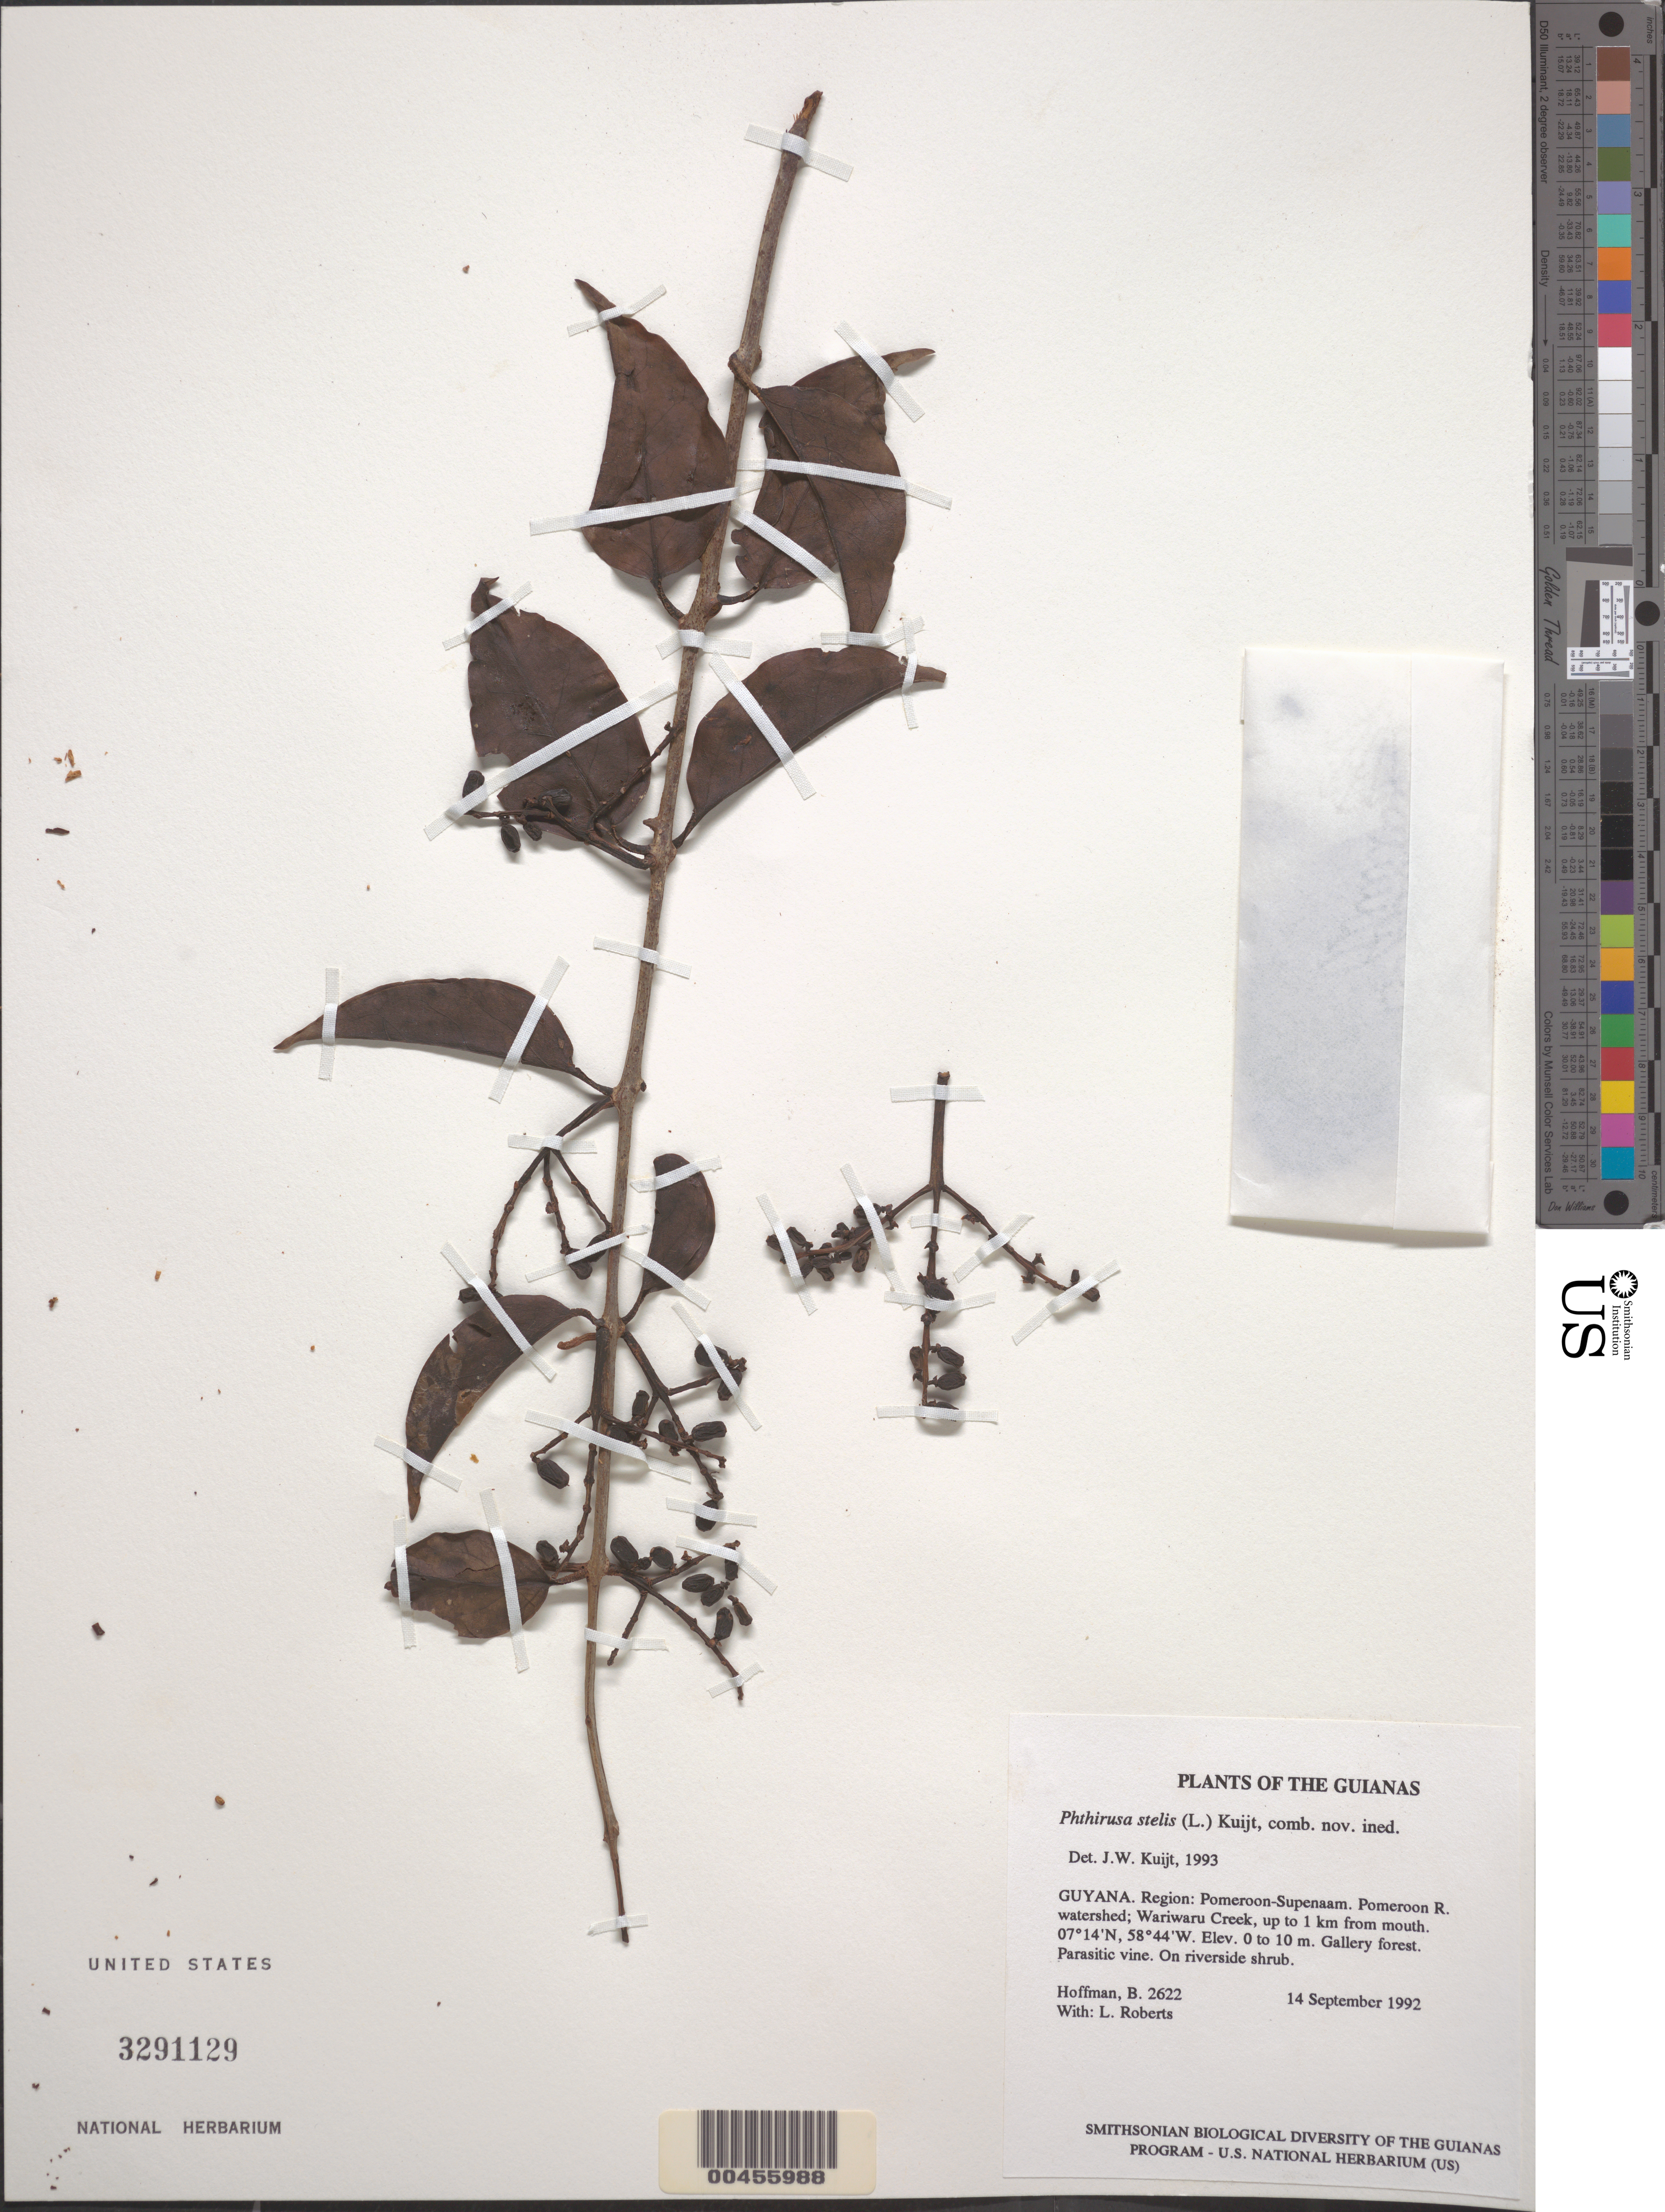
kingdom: Plantae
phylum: Tracheophyta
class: Magnoliopsida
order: Santalales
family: Loranthaceae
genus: Phthirusa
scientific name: Phthirusa stelis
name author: (L.) Kuijt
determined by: Kuijt, Job, (CANADA)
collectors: B. Hoffman & L. Roberts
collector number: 2622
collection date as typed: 14 September 1992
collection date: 1992-09-14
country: Guyana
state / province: Pomeroon-Supenaam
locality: Pomeroon River watershed; Wariwaru Creek, 0-1 km from mouth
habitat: Gallery forest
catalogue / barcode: US 3291129